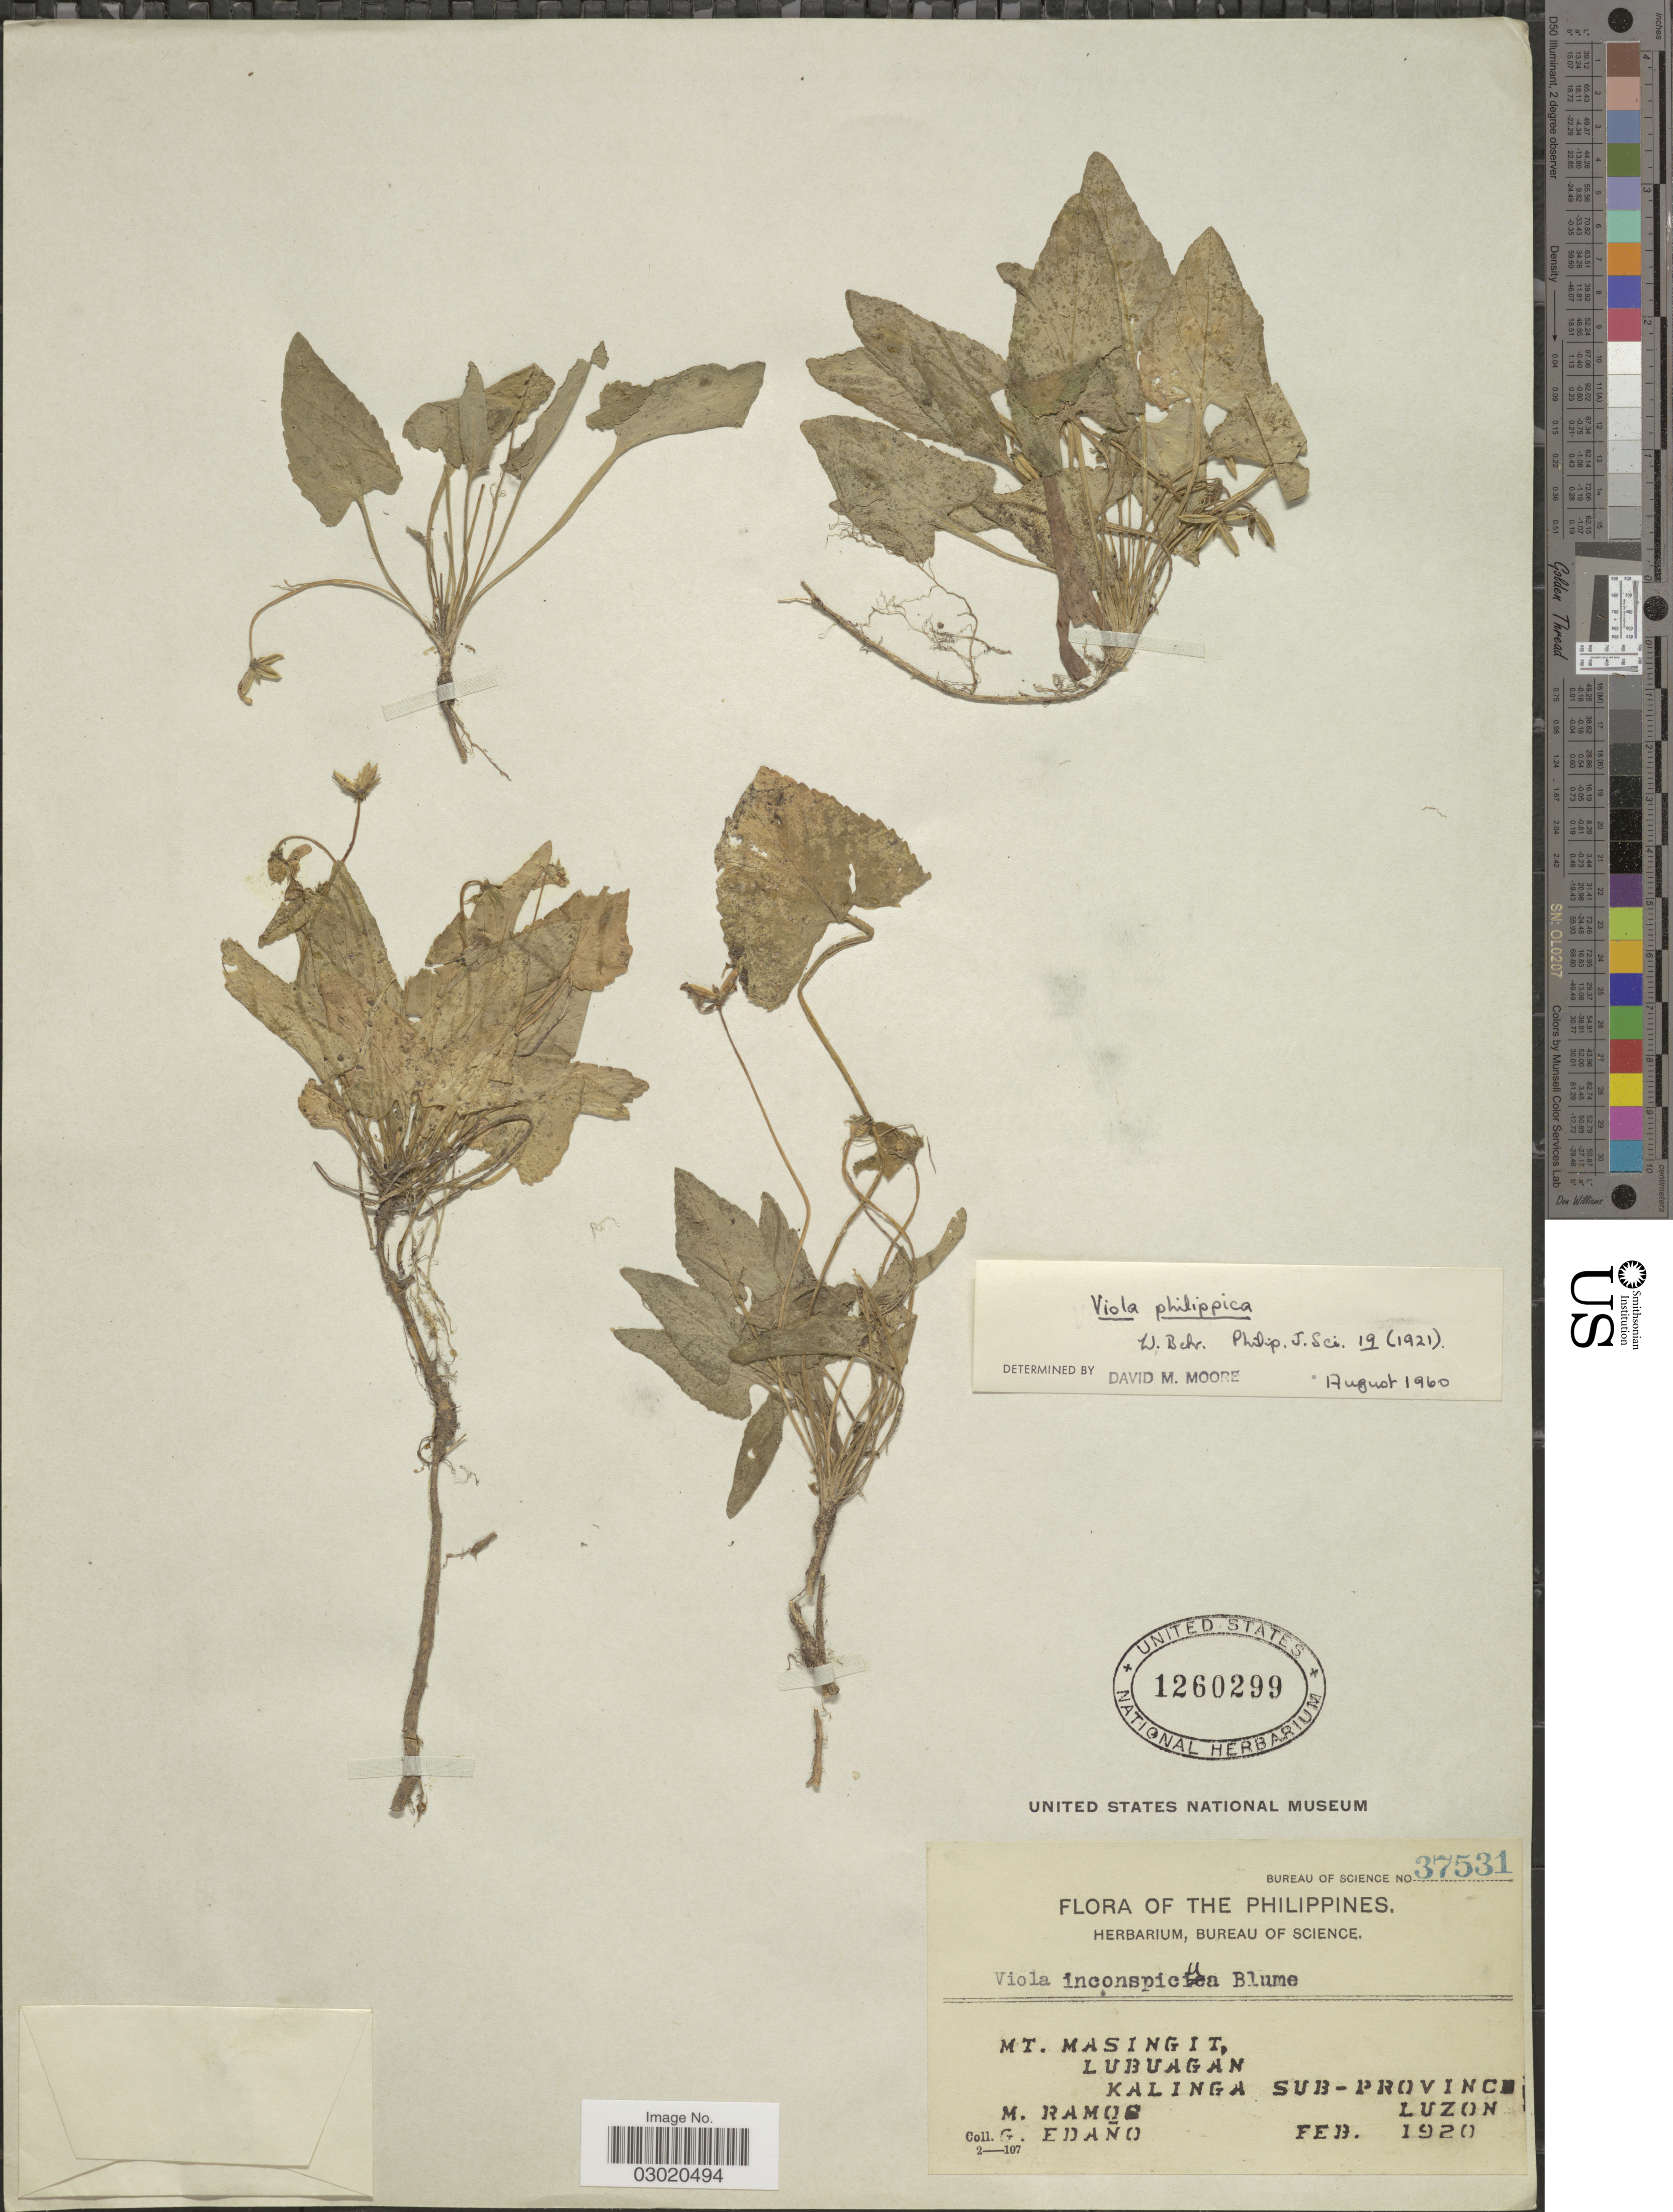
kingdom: Plantae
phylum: Tracheophyta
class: Magnoliopsida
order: Malpighiales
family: Violaceae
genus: Viola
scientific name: Viola philippica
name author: Cav.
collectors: M. Ramos & G. Edaño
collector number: Bureau of Science 37531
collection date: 1920-02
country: Philippines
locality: Mt. Masingit, Lubuagan, Kalinga Sub-Province, Luzon.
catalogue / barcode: US 1260299